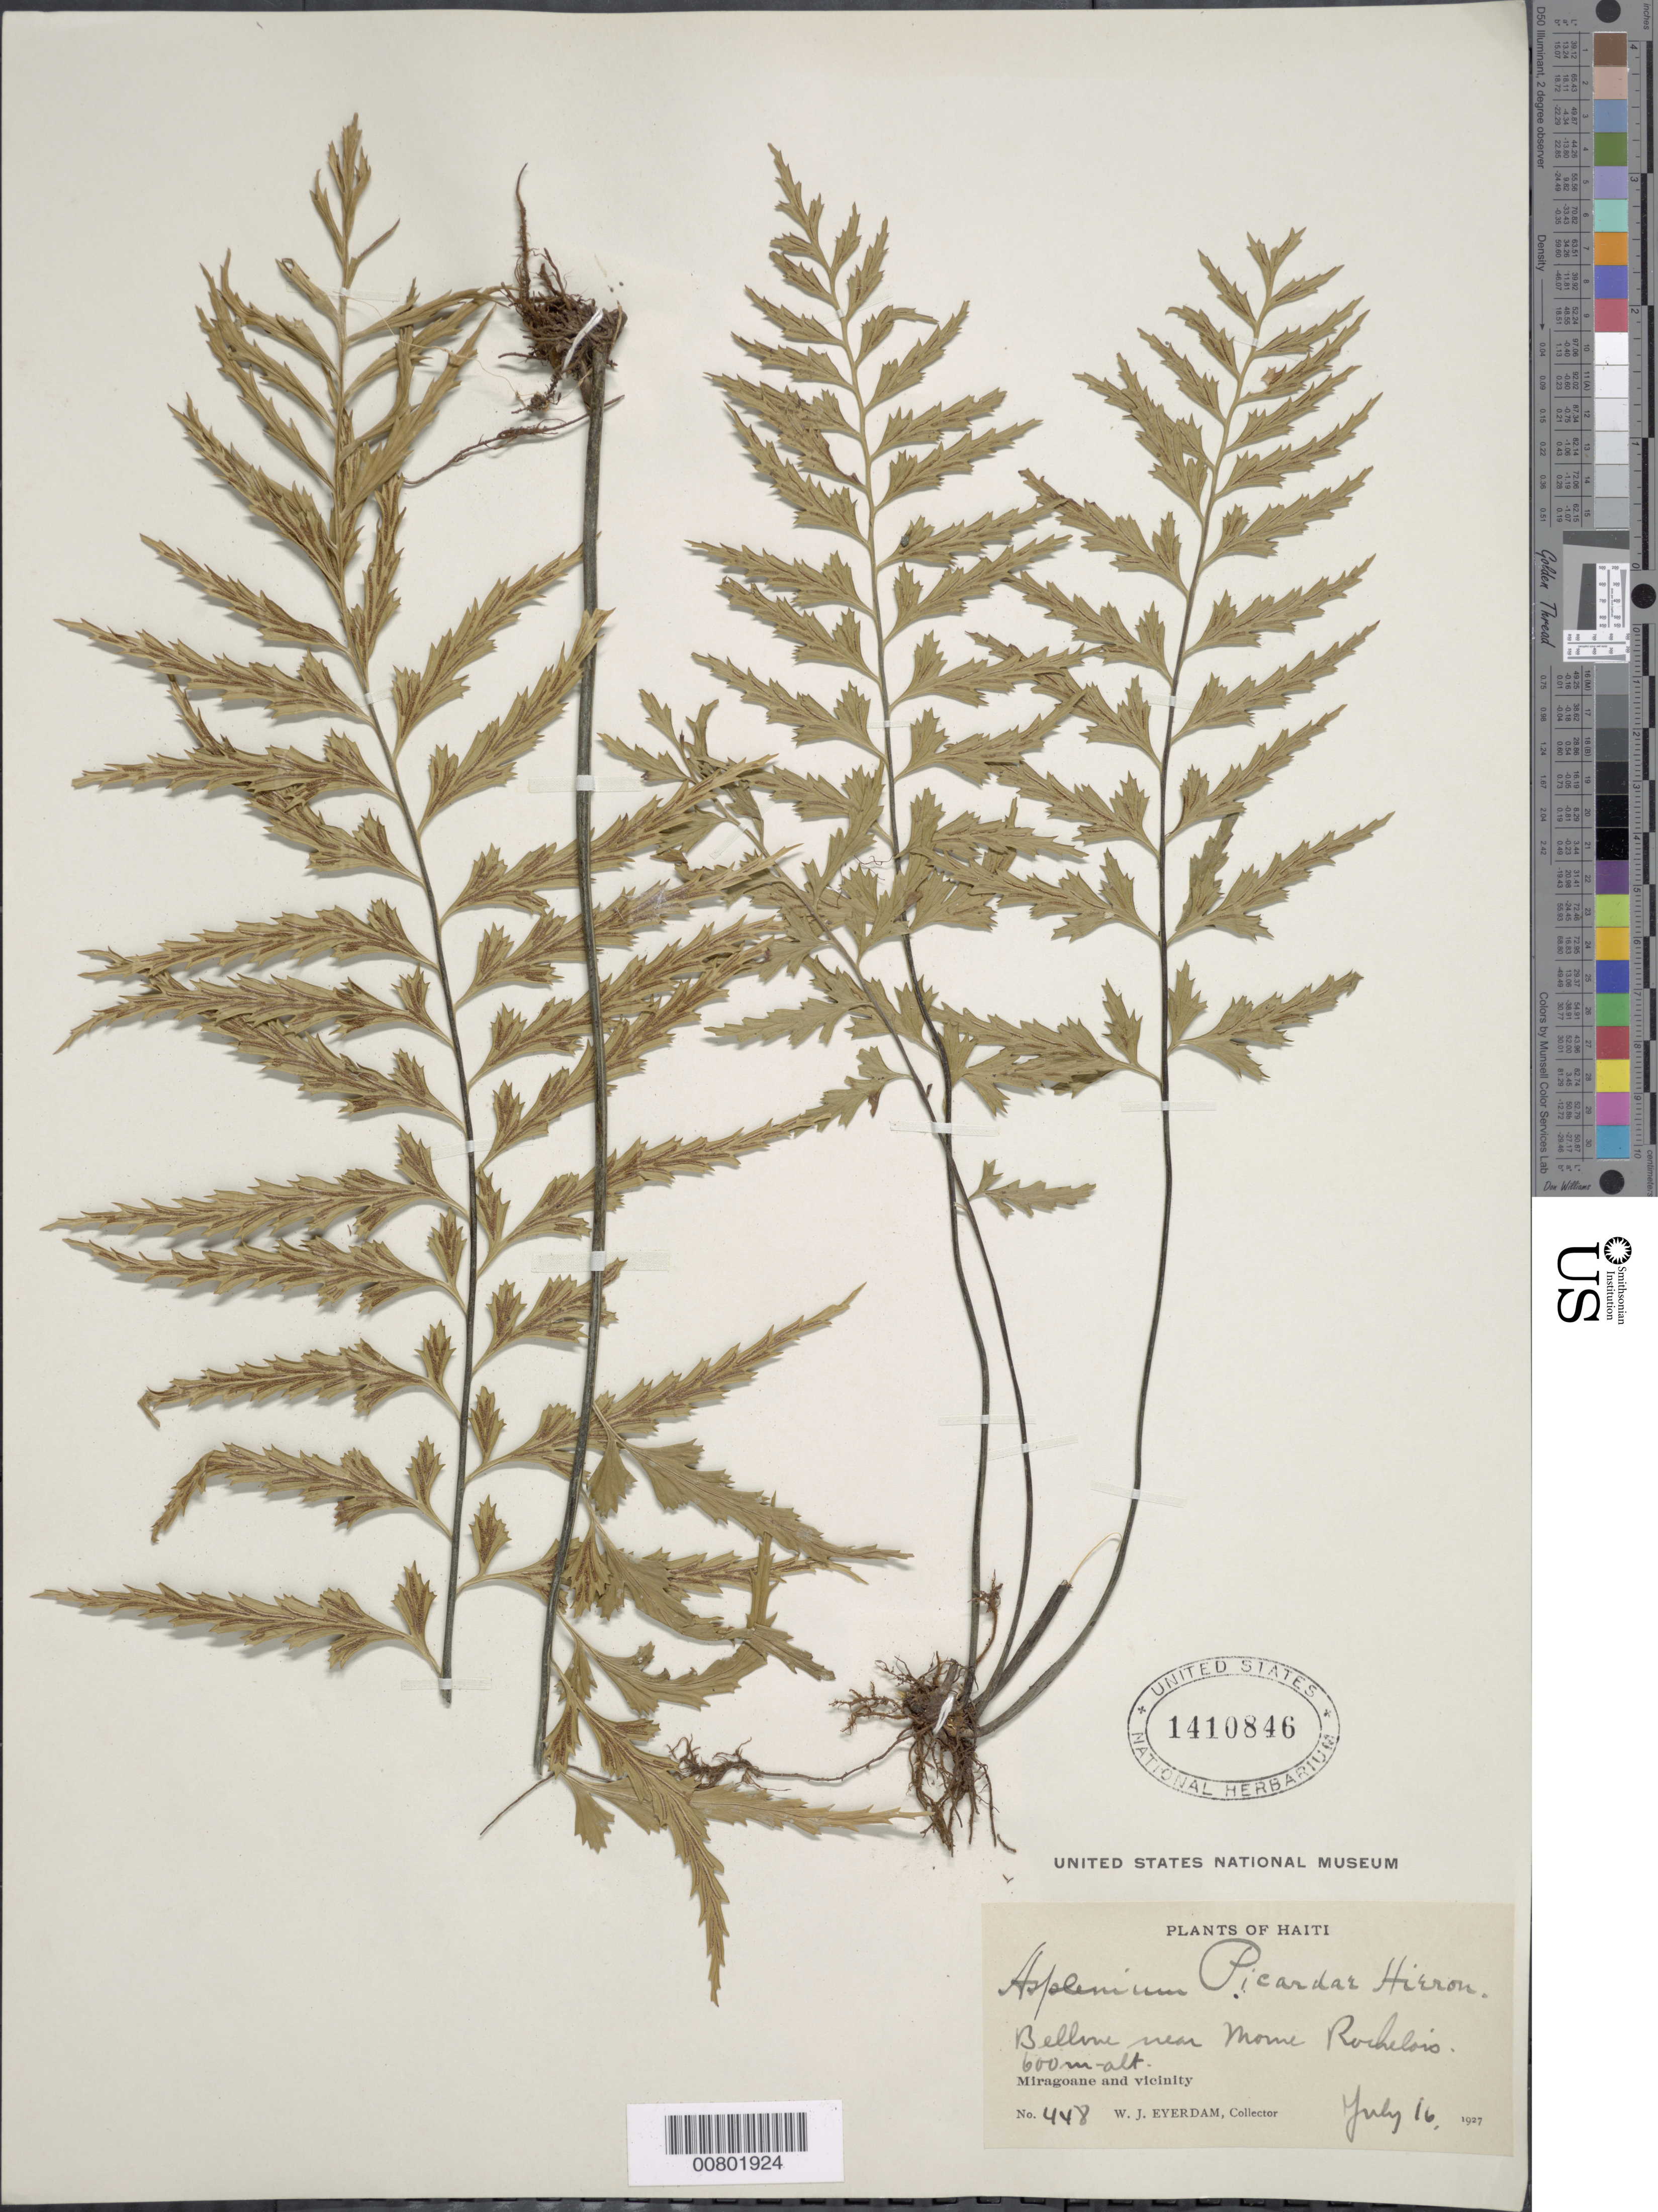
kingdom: Plantae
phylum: Tracheophyta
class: Polypodiopsida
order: Polypodiales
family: Aspleniaceae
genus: Asplenium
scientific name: Asplenium picardae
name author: Hieron.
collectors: W. J. Eyerdam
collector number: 448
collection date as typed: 16 Jul 1927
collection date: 1927-07-16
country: Haiti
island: Hispaniola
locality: Miragoane and vicinity; Bellvue, near Morne Rochelois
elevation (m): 600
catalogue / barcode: US 1410846